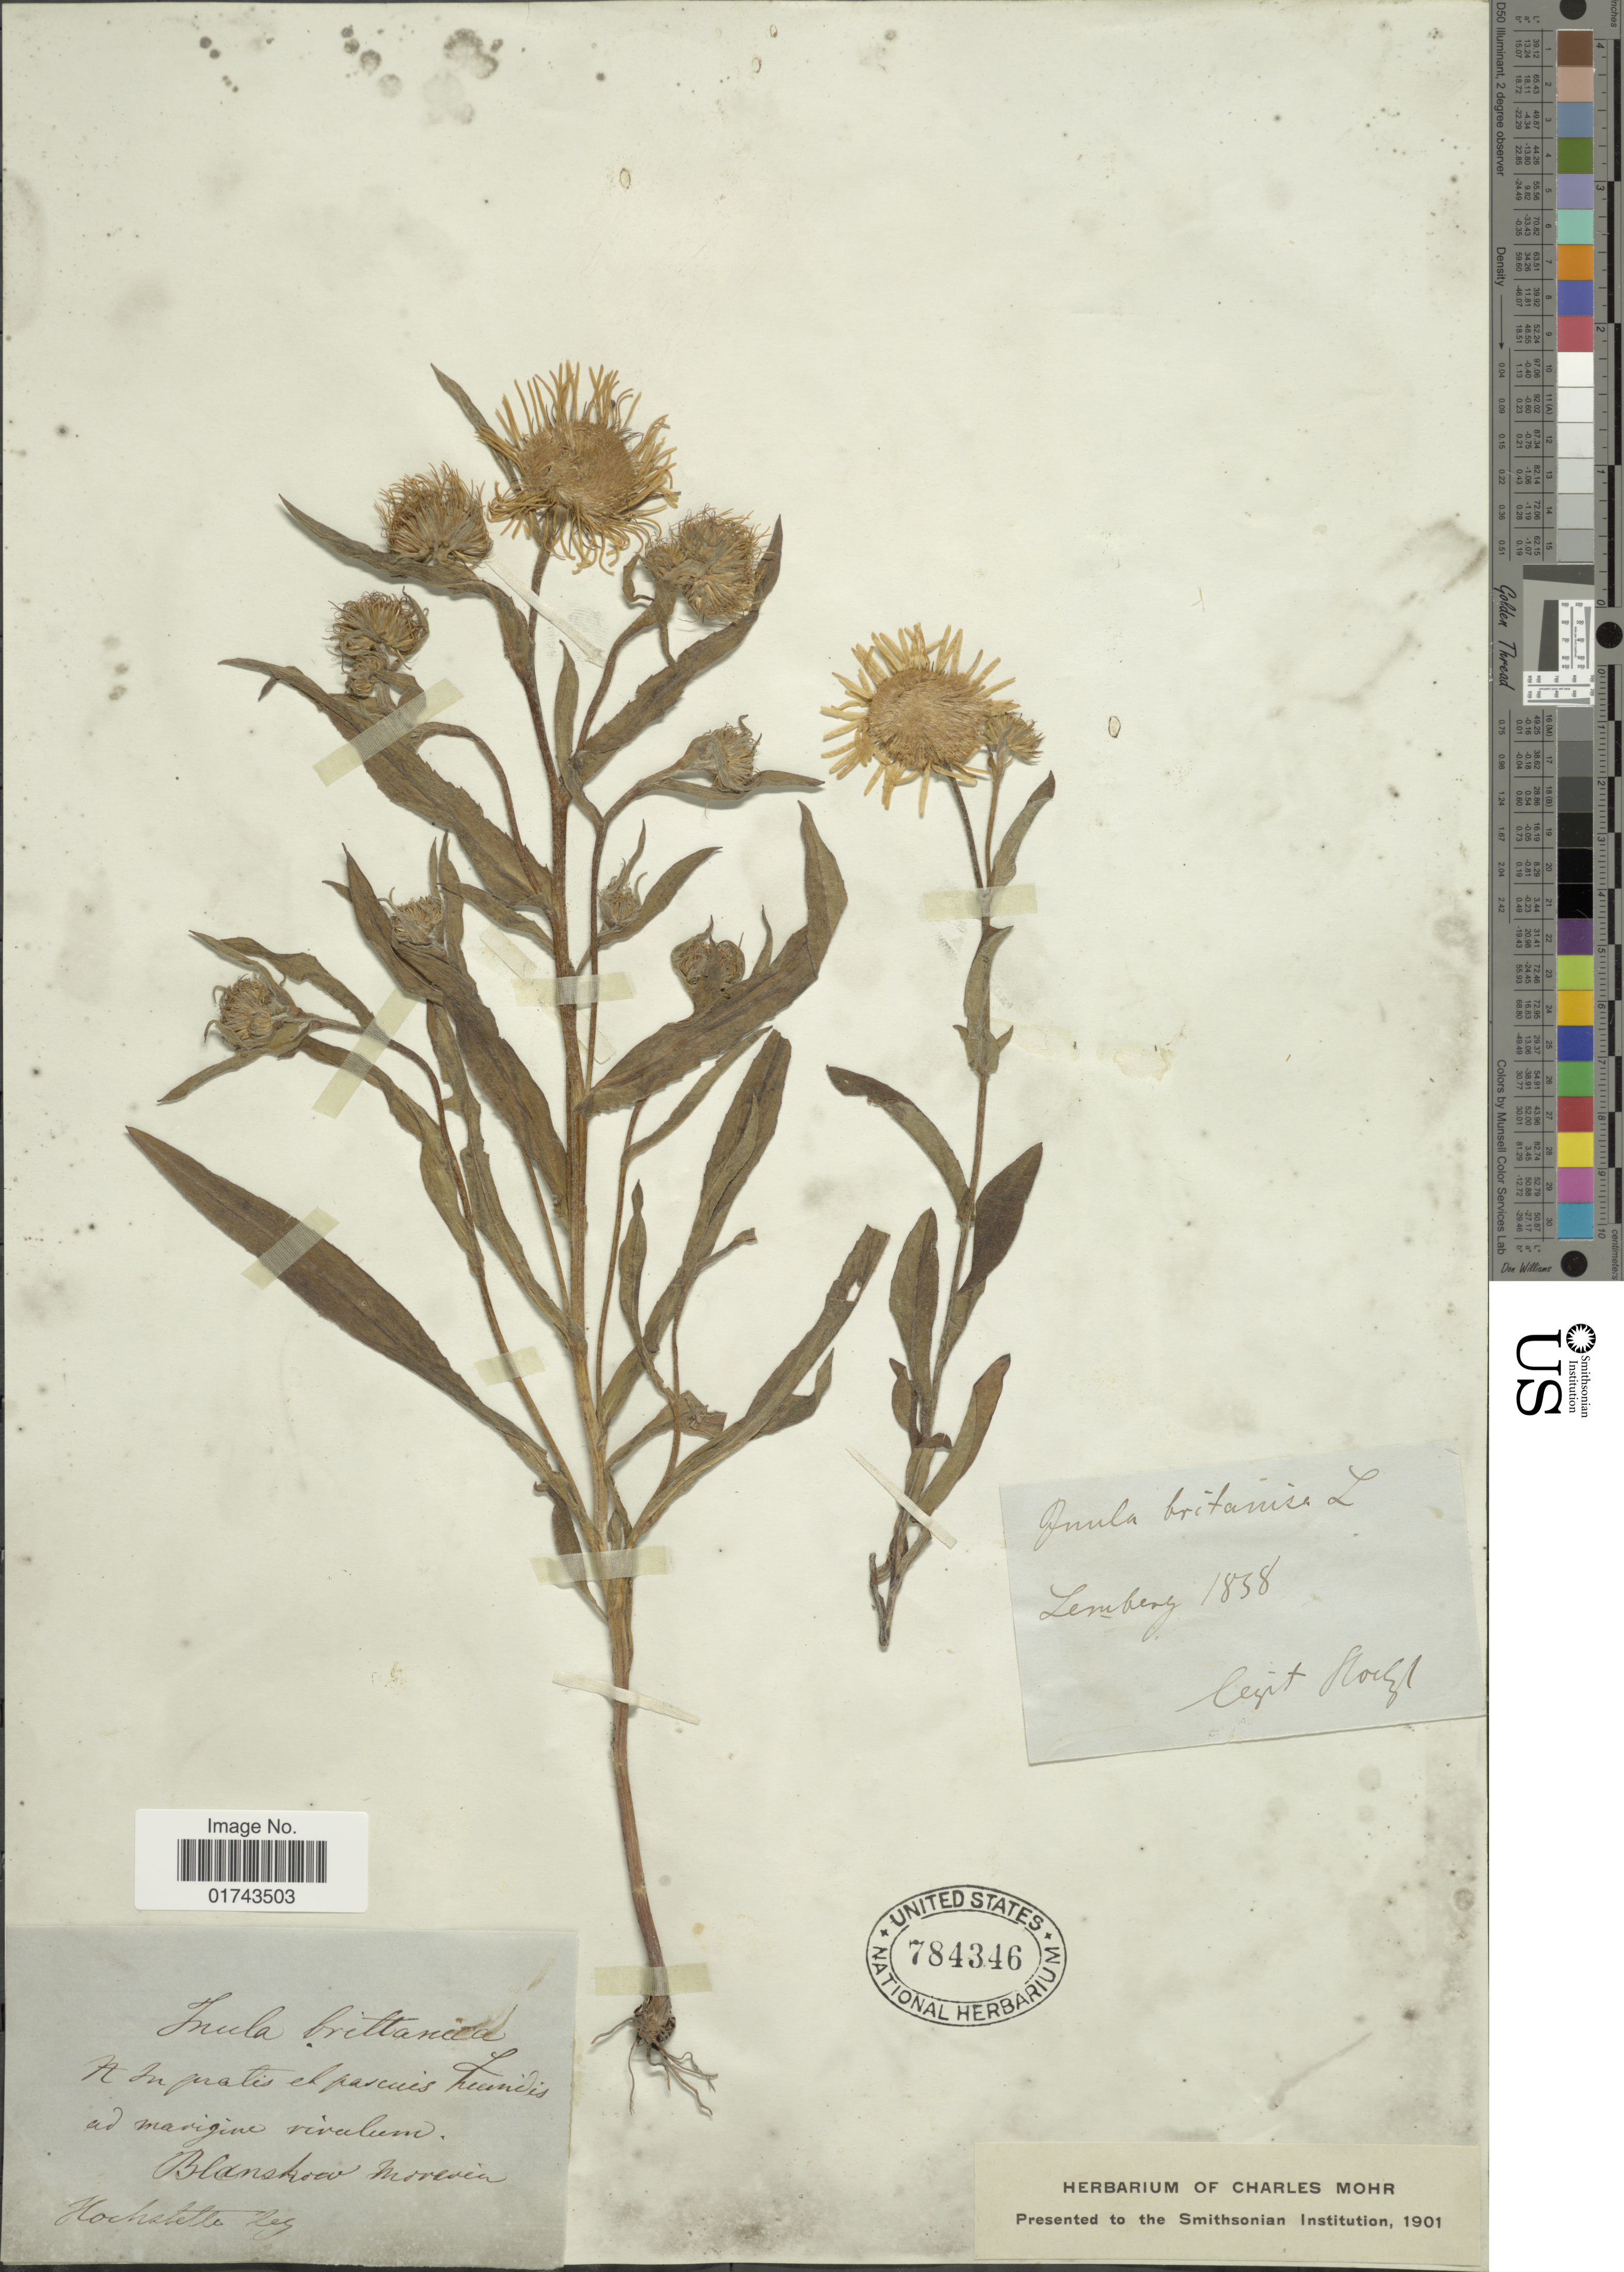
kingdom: Plantae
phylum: Tracheophyta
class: Magnoliopsida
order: Asterales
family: Asteraceae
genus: Inula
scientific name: Inula britannica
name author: L.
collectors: Hochatetto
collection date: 1858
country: Czechia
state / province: South Moravian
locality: Lemberg, Blanskov Morreia [interpreted] [unsure placement]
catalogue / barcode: US 784346